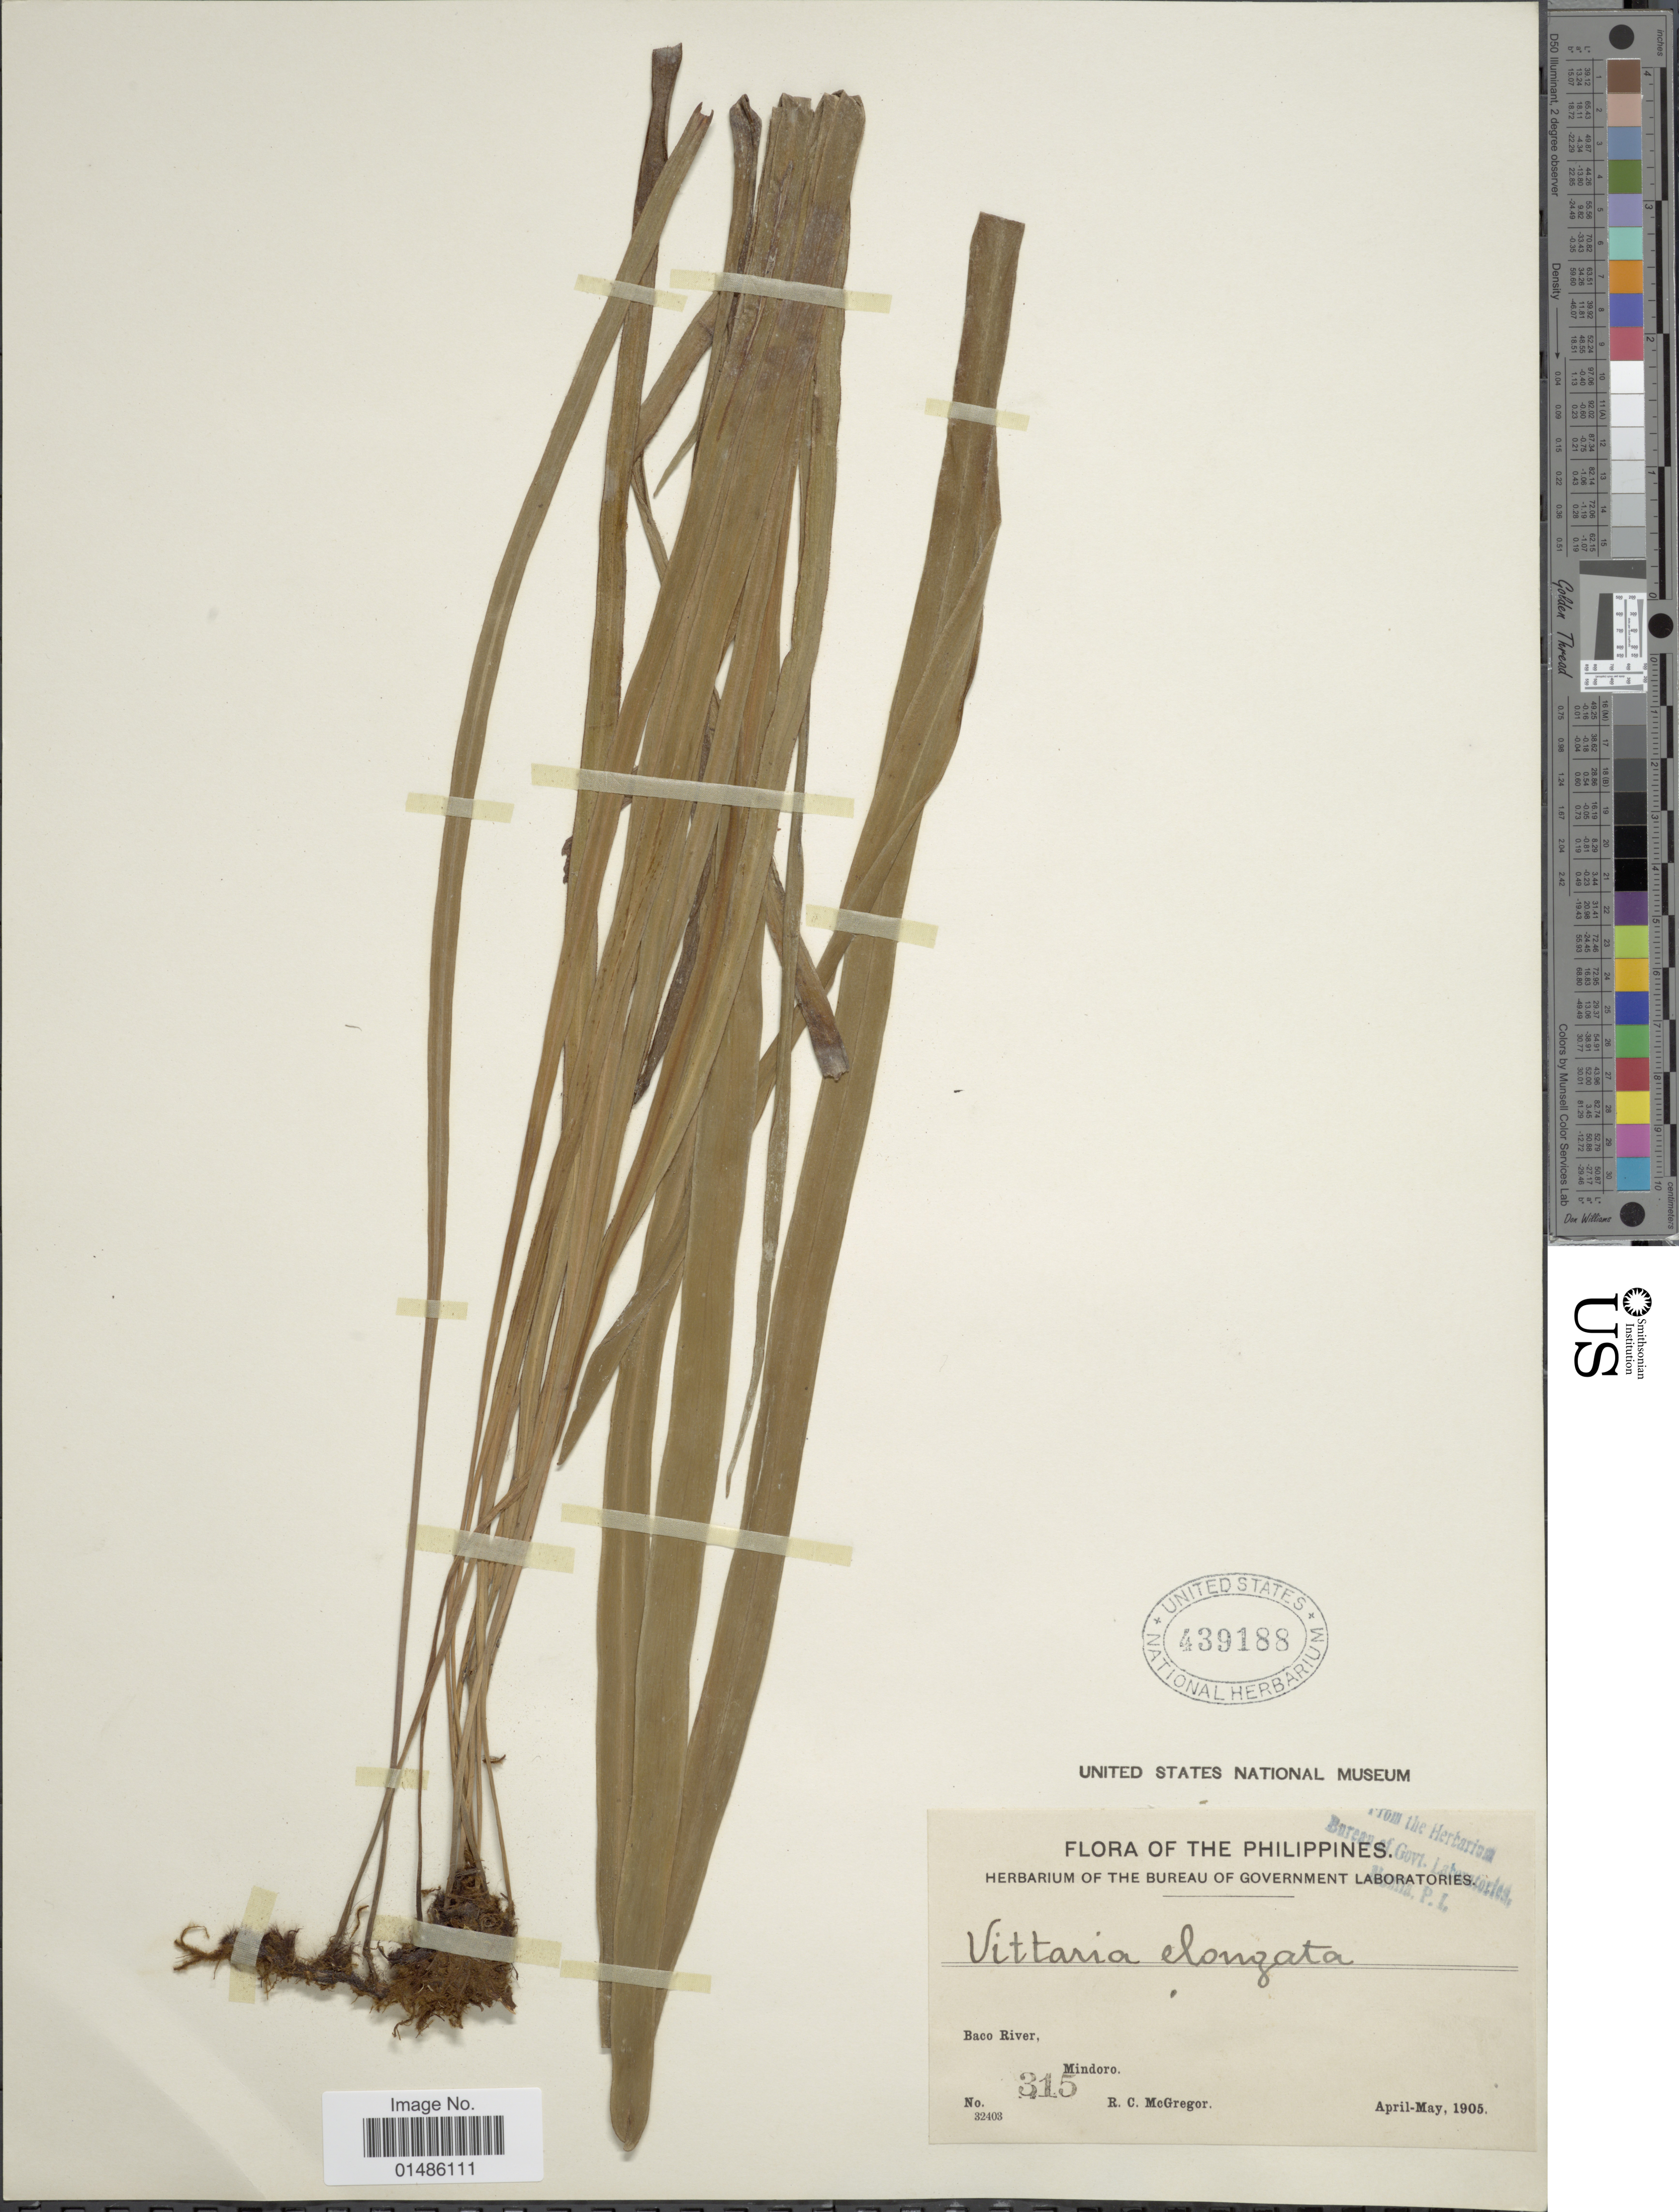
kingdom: Plantae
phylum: Tracheophyta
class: Polypodiopsida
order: Polypodiales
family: Pteridaceae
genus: Haplopteris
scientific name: Haplopteris elongata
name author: (Sw.) Crane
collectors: R. C. McGregor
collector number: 315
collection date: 1905-04/1905-05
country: Philippines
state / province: Mimaropa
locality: Baco River, Mindoro.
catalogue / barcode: US 439188